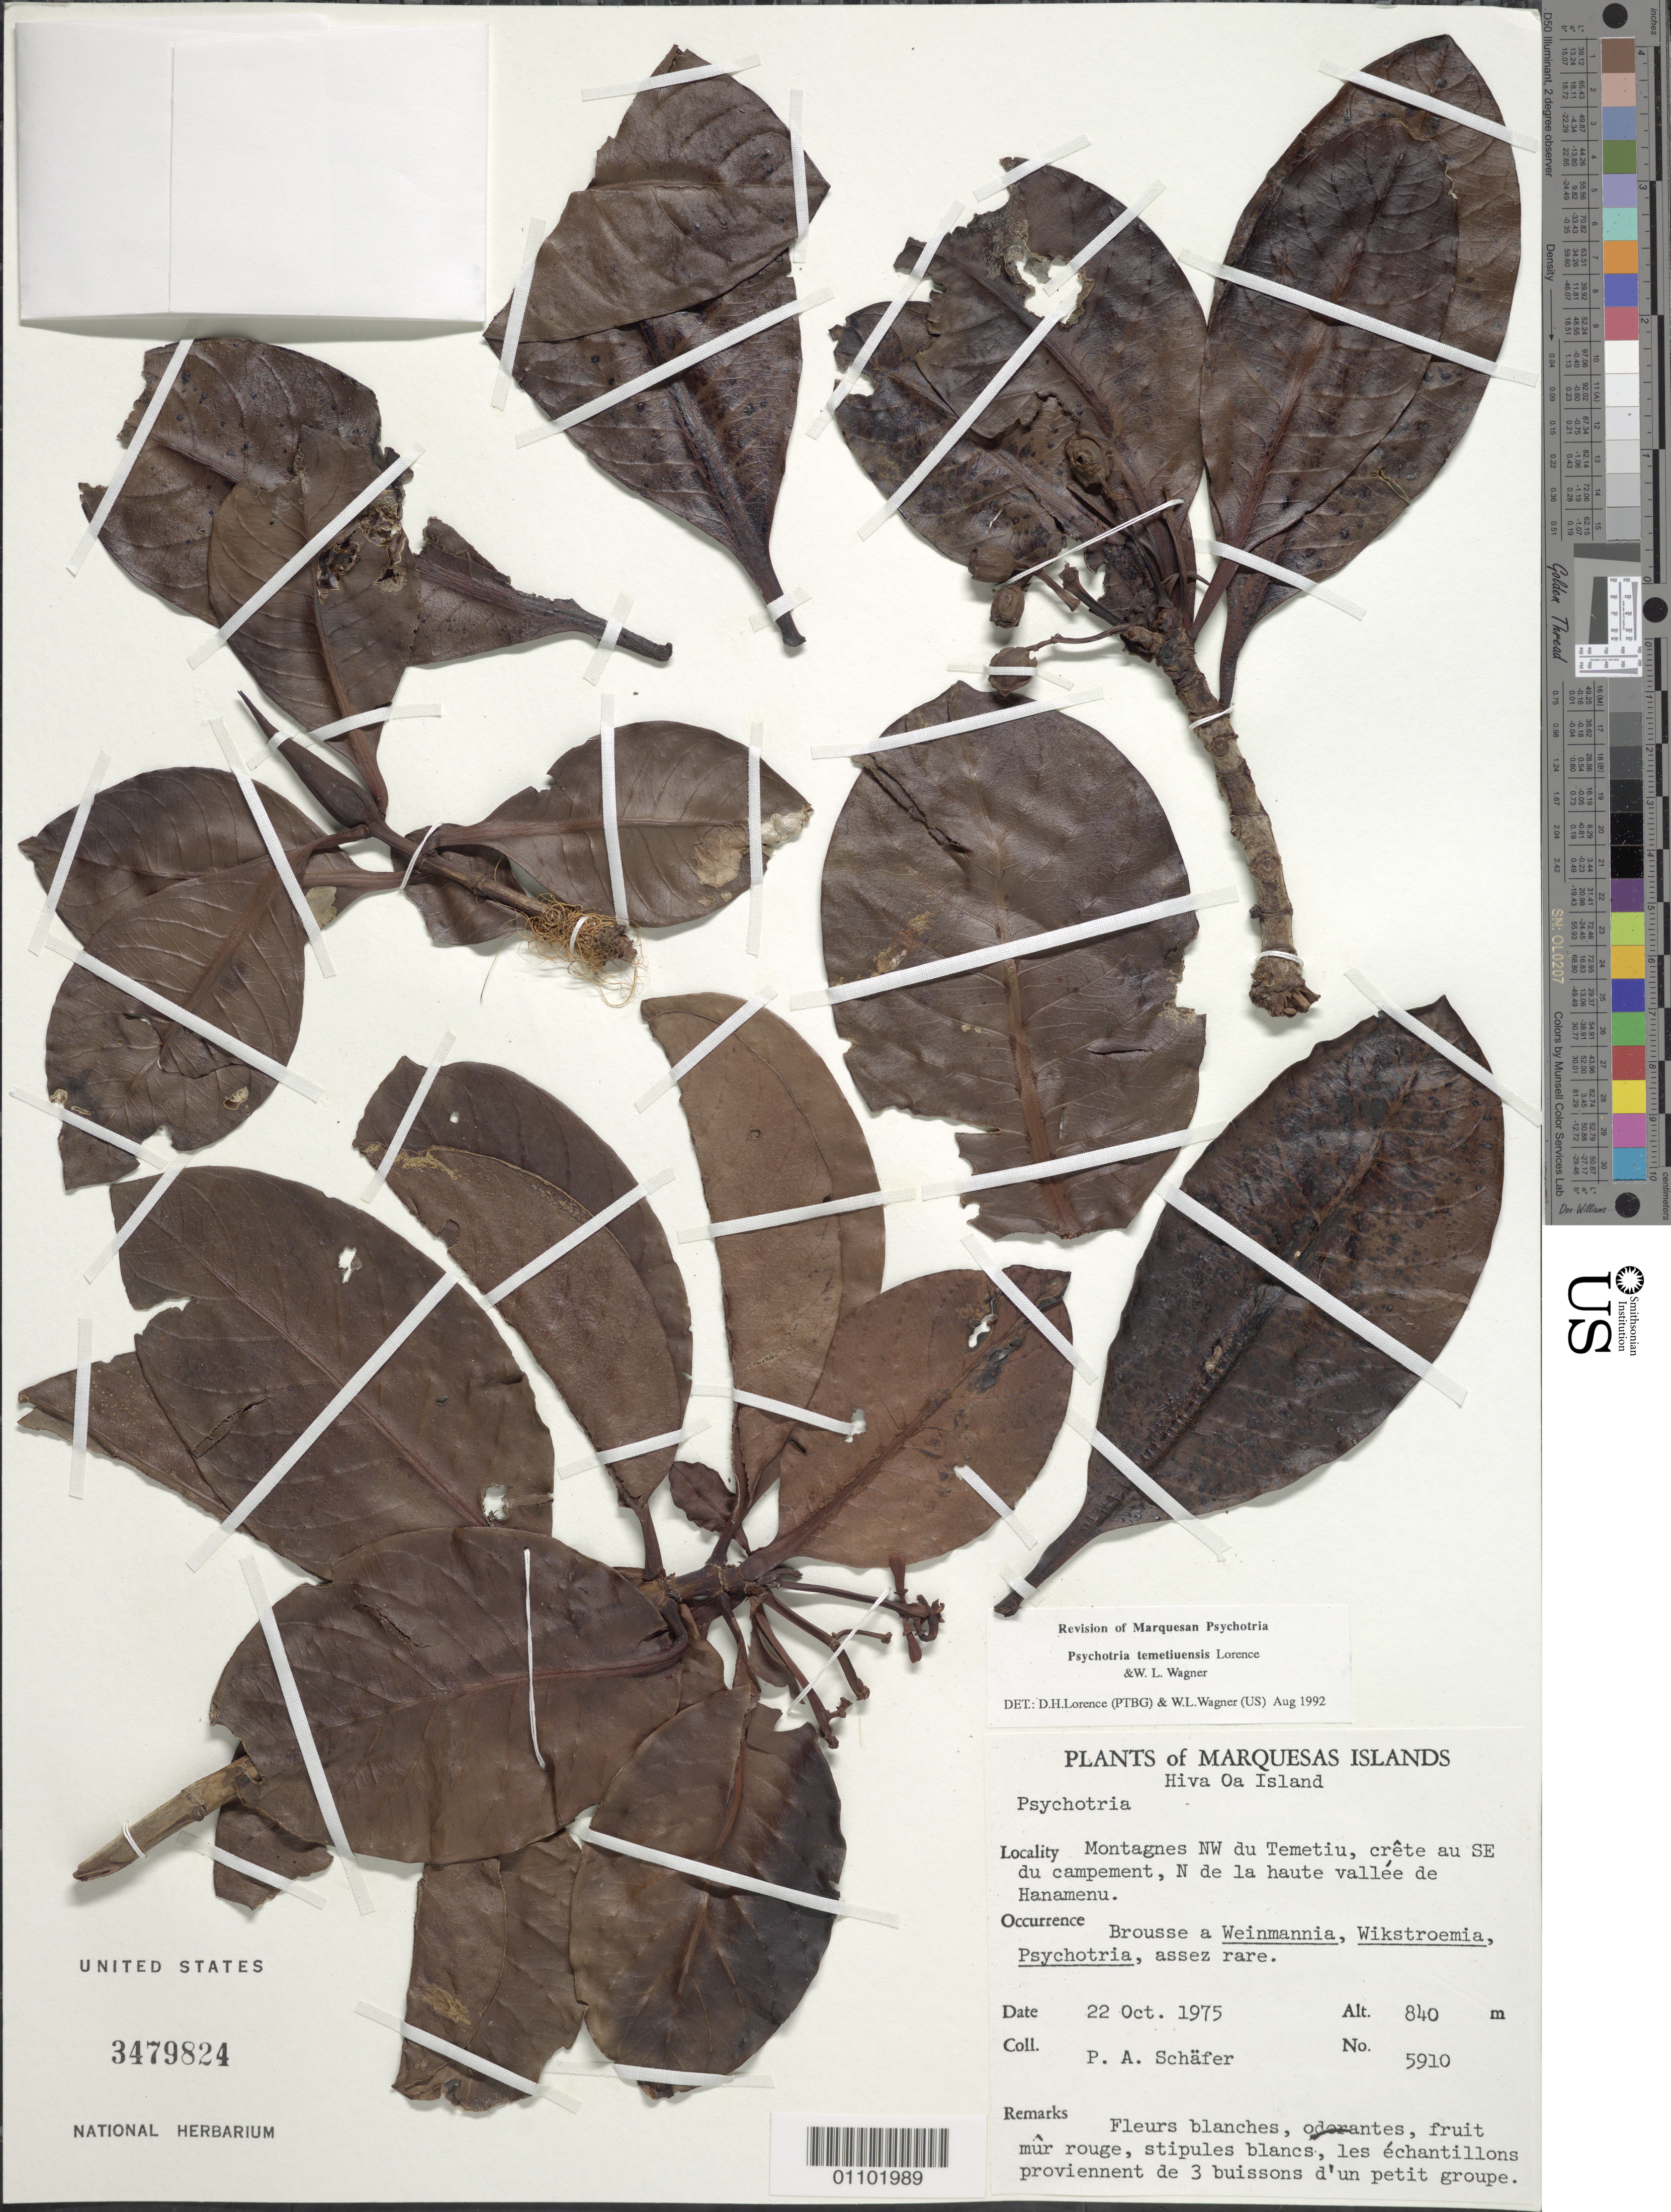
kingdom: Plantae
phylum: Tracheophyta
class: Magnoliopsida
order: Gentianales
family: Rubiaceae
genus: Psychotria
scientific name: Psychotria temetiuensis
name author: Lorence & W.L. Wagner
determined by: Lorence, David H.; Wagner, W. H.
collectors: P. A. Schäfer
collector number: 5910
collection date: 1975-10-22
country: French Polynesia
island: Hiva Oa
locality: Montagnes NW du Temetiu, crête au SE du campement, N de la haute vallée de Hanamenu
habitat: Brousse a Weinmannia, Wikstroemia, Psychotria, assez rare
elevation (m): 840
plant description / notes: Specimens undistributed? 5 unmounted sheets from US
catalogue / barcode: US 3479824